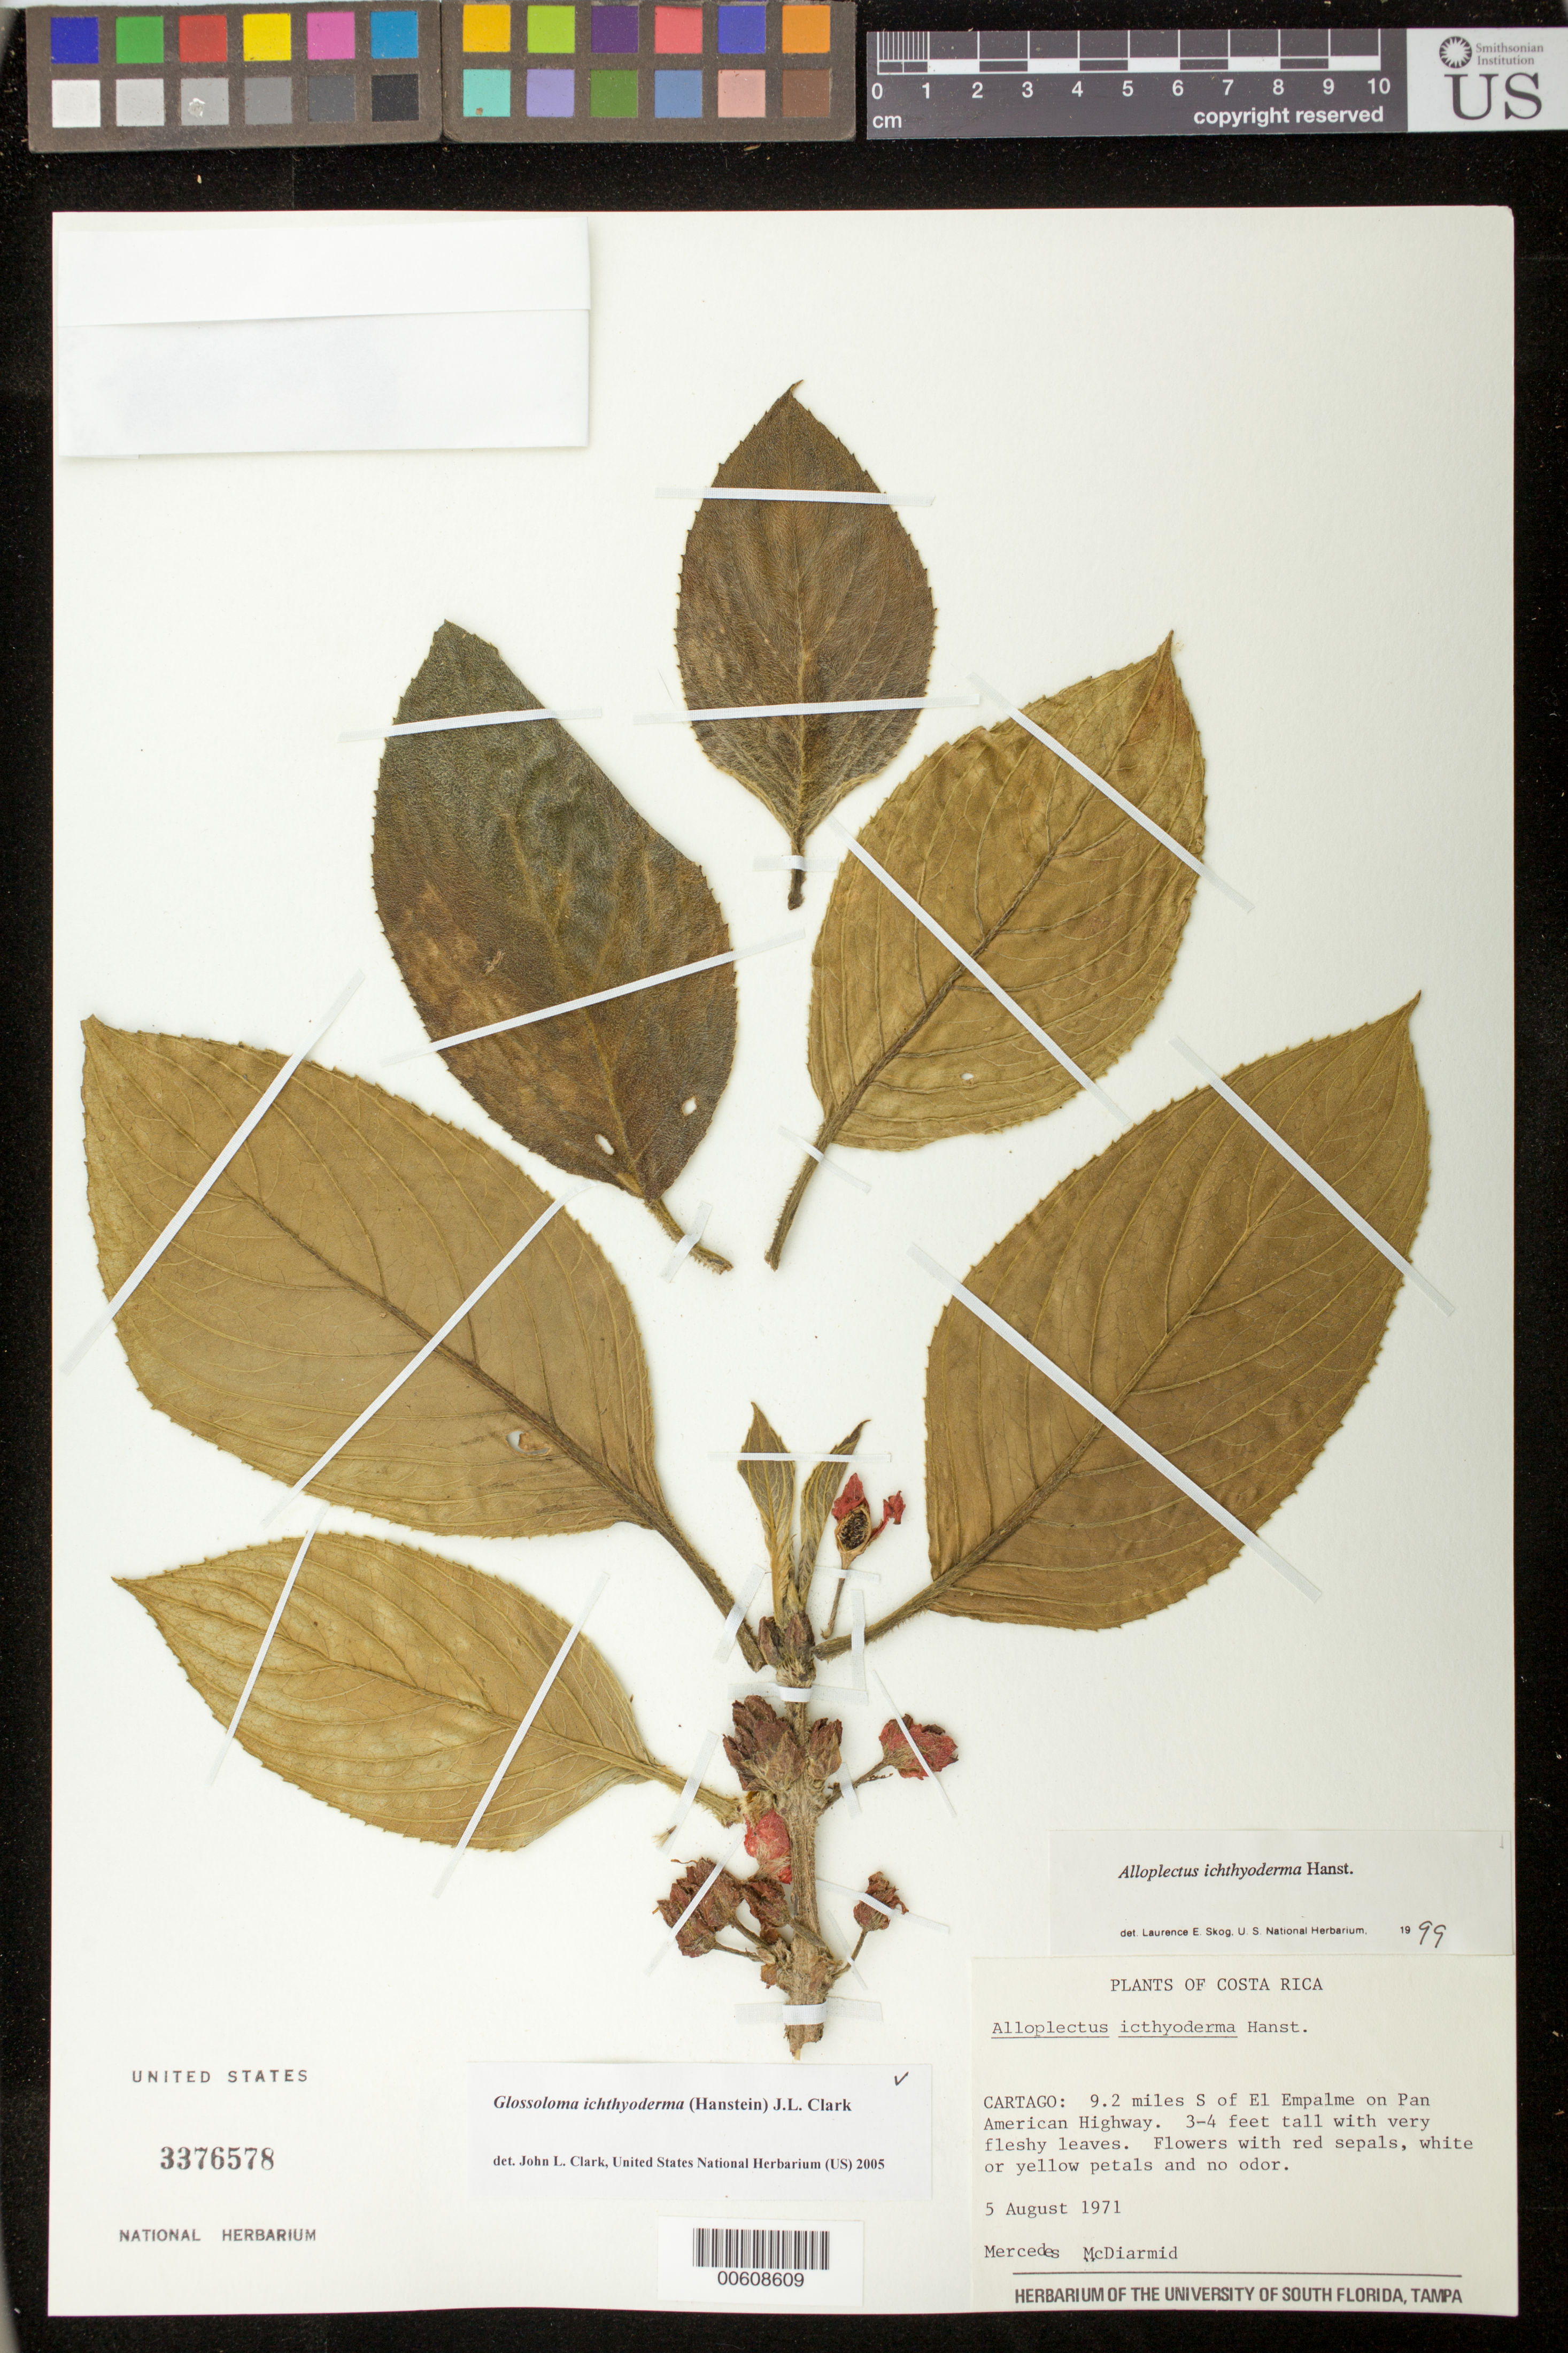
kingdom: Plantae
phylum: Tracheophyta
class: Magnoliopsida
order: Lamiales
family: Gesneriaceae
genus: Glossoloma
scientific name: Glossoloma ichthyoderma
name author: (Hanst.) J.L. Clark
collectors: M. McDiarmid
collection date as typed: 05 Aug 1971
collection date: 1971-08-05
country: Costa Rica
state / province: Cartago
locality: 9.2 miles S f El Empalme on Pan American Highway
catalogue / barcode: US 3376578